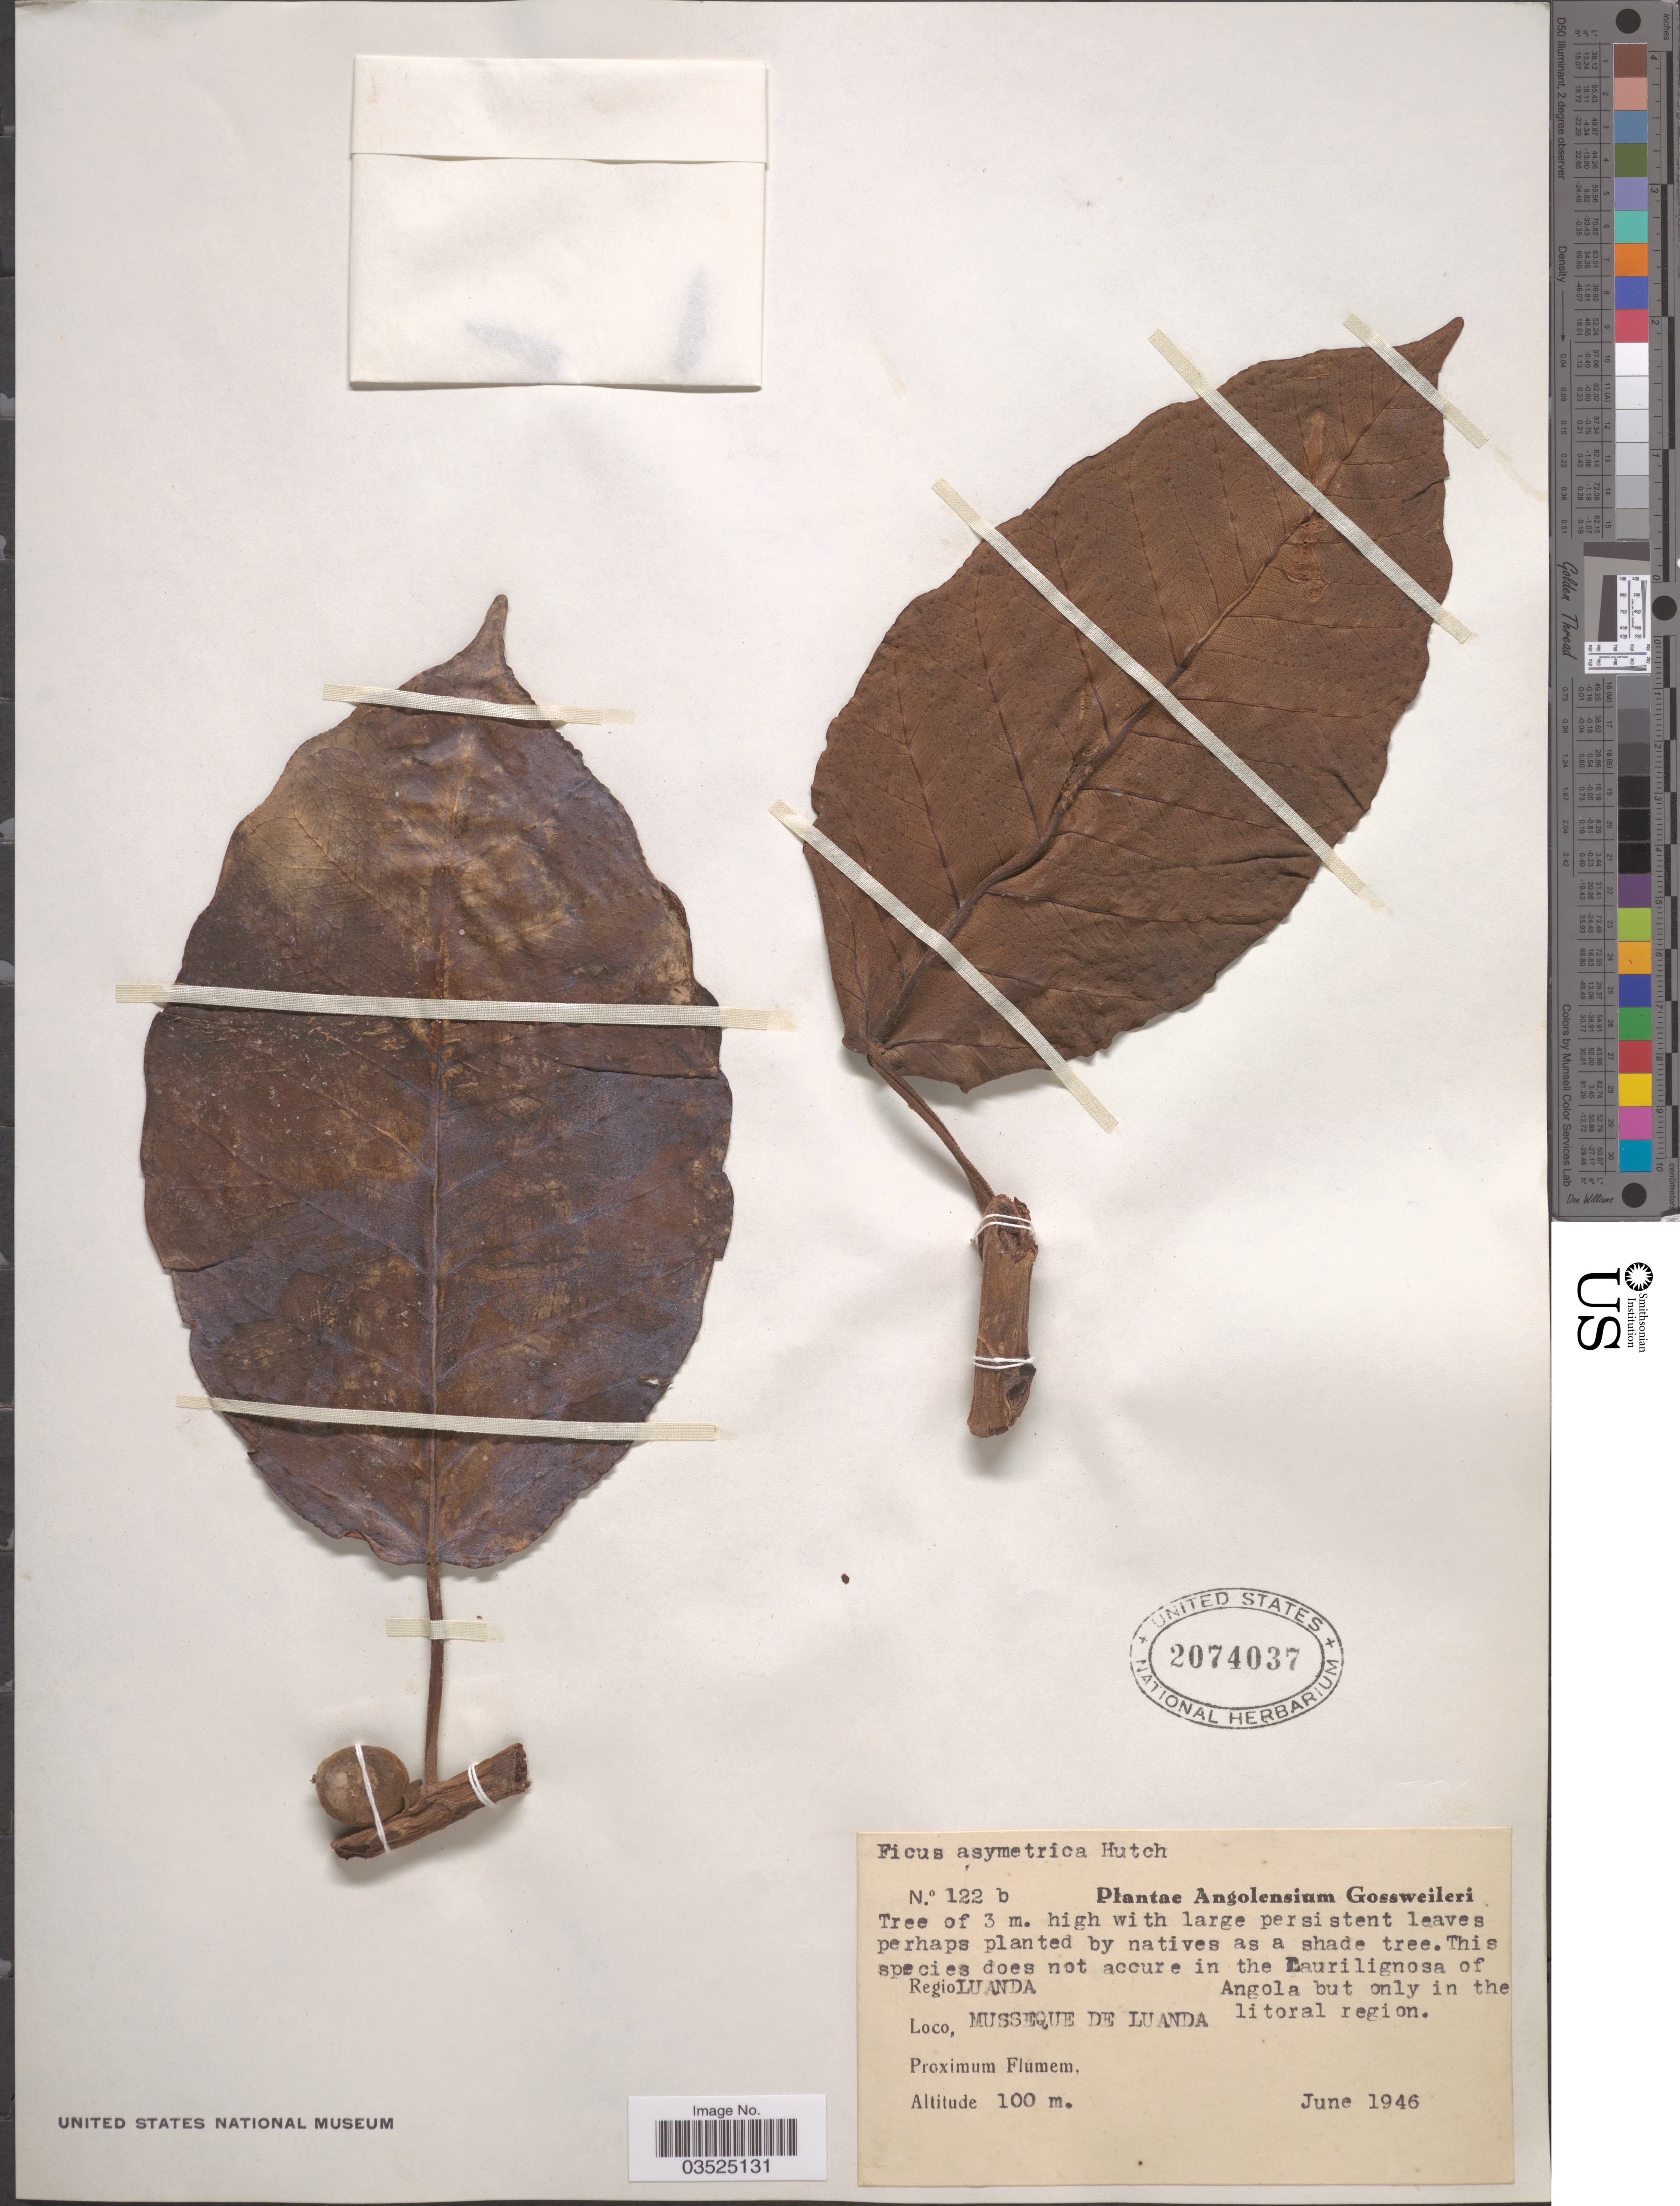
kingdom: Plantae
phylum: Tracheophyta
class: Magnoliopsida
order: Rosales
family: Moraceae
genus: Ficus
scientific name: Ficus asymmetrica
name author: H. Lév. & Vaniot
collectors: -. Gossweiler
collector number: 122b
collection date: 1946-06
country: Angola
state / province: Luanda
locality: Regio Luanda. Musseque de Luanda.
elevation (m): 100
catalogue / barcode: US 2074037